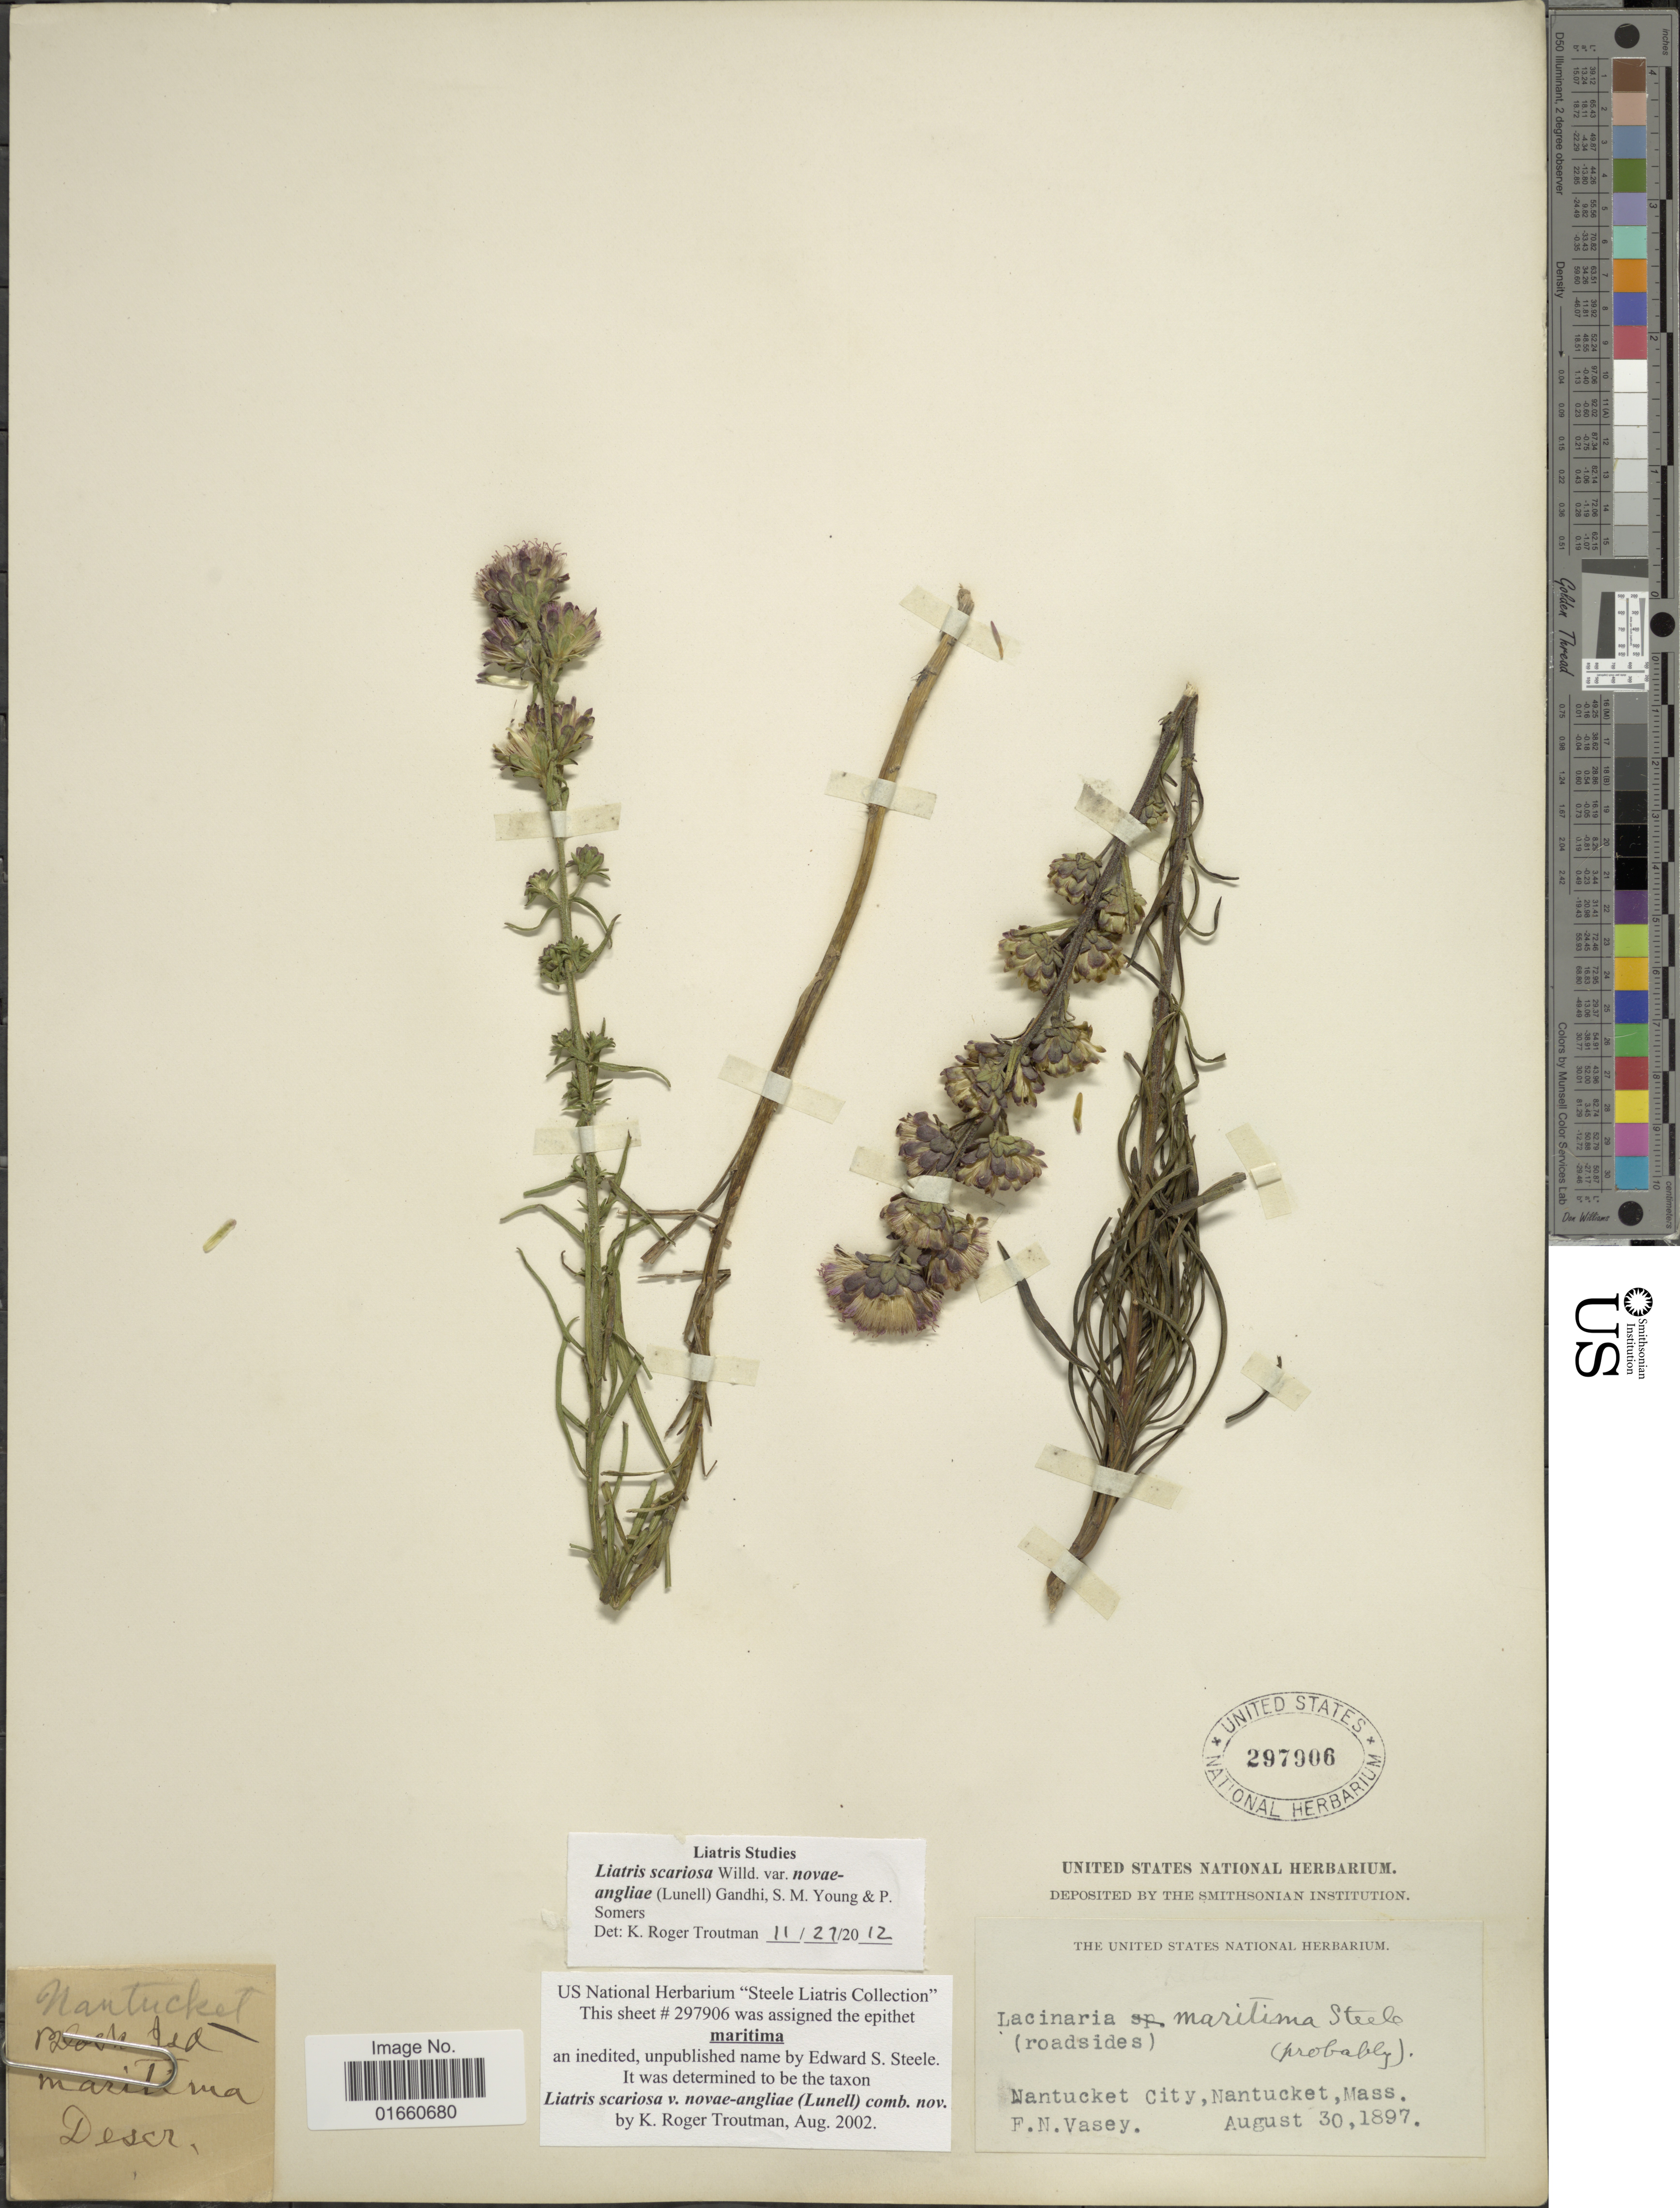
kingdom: Plantae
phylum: Tracheophyta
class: Magnoliopsida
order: Asterales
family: Asteraceae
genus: Liatris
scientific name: Liatris scariosa var. novae-angliae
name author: (Lunell) Gandhi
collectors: F. N. Vasey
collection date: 1897-08-30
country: United States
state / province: Massachusetts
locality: Nantucket City, Nantucket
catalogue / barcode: US 297906